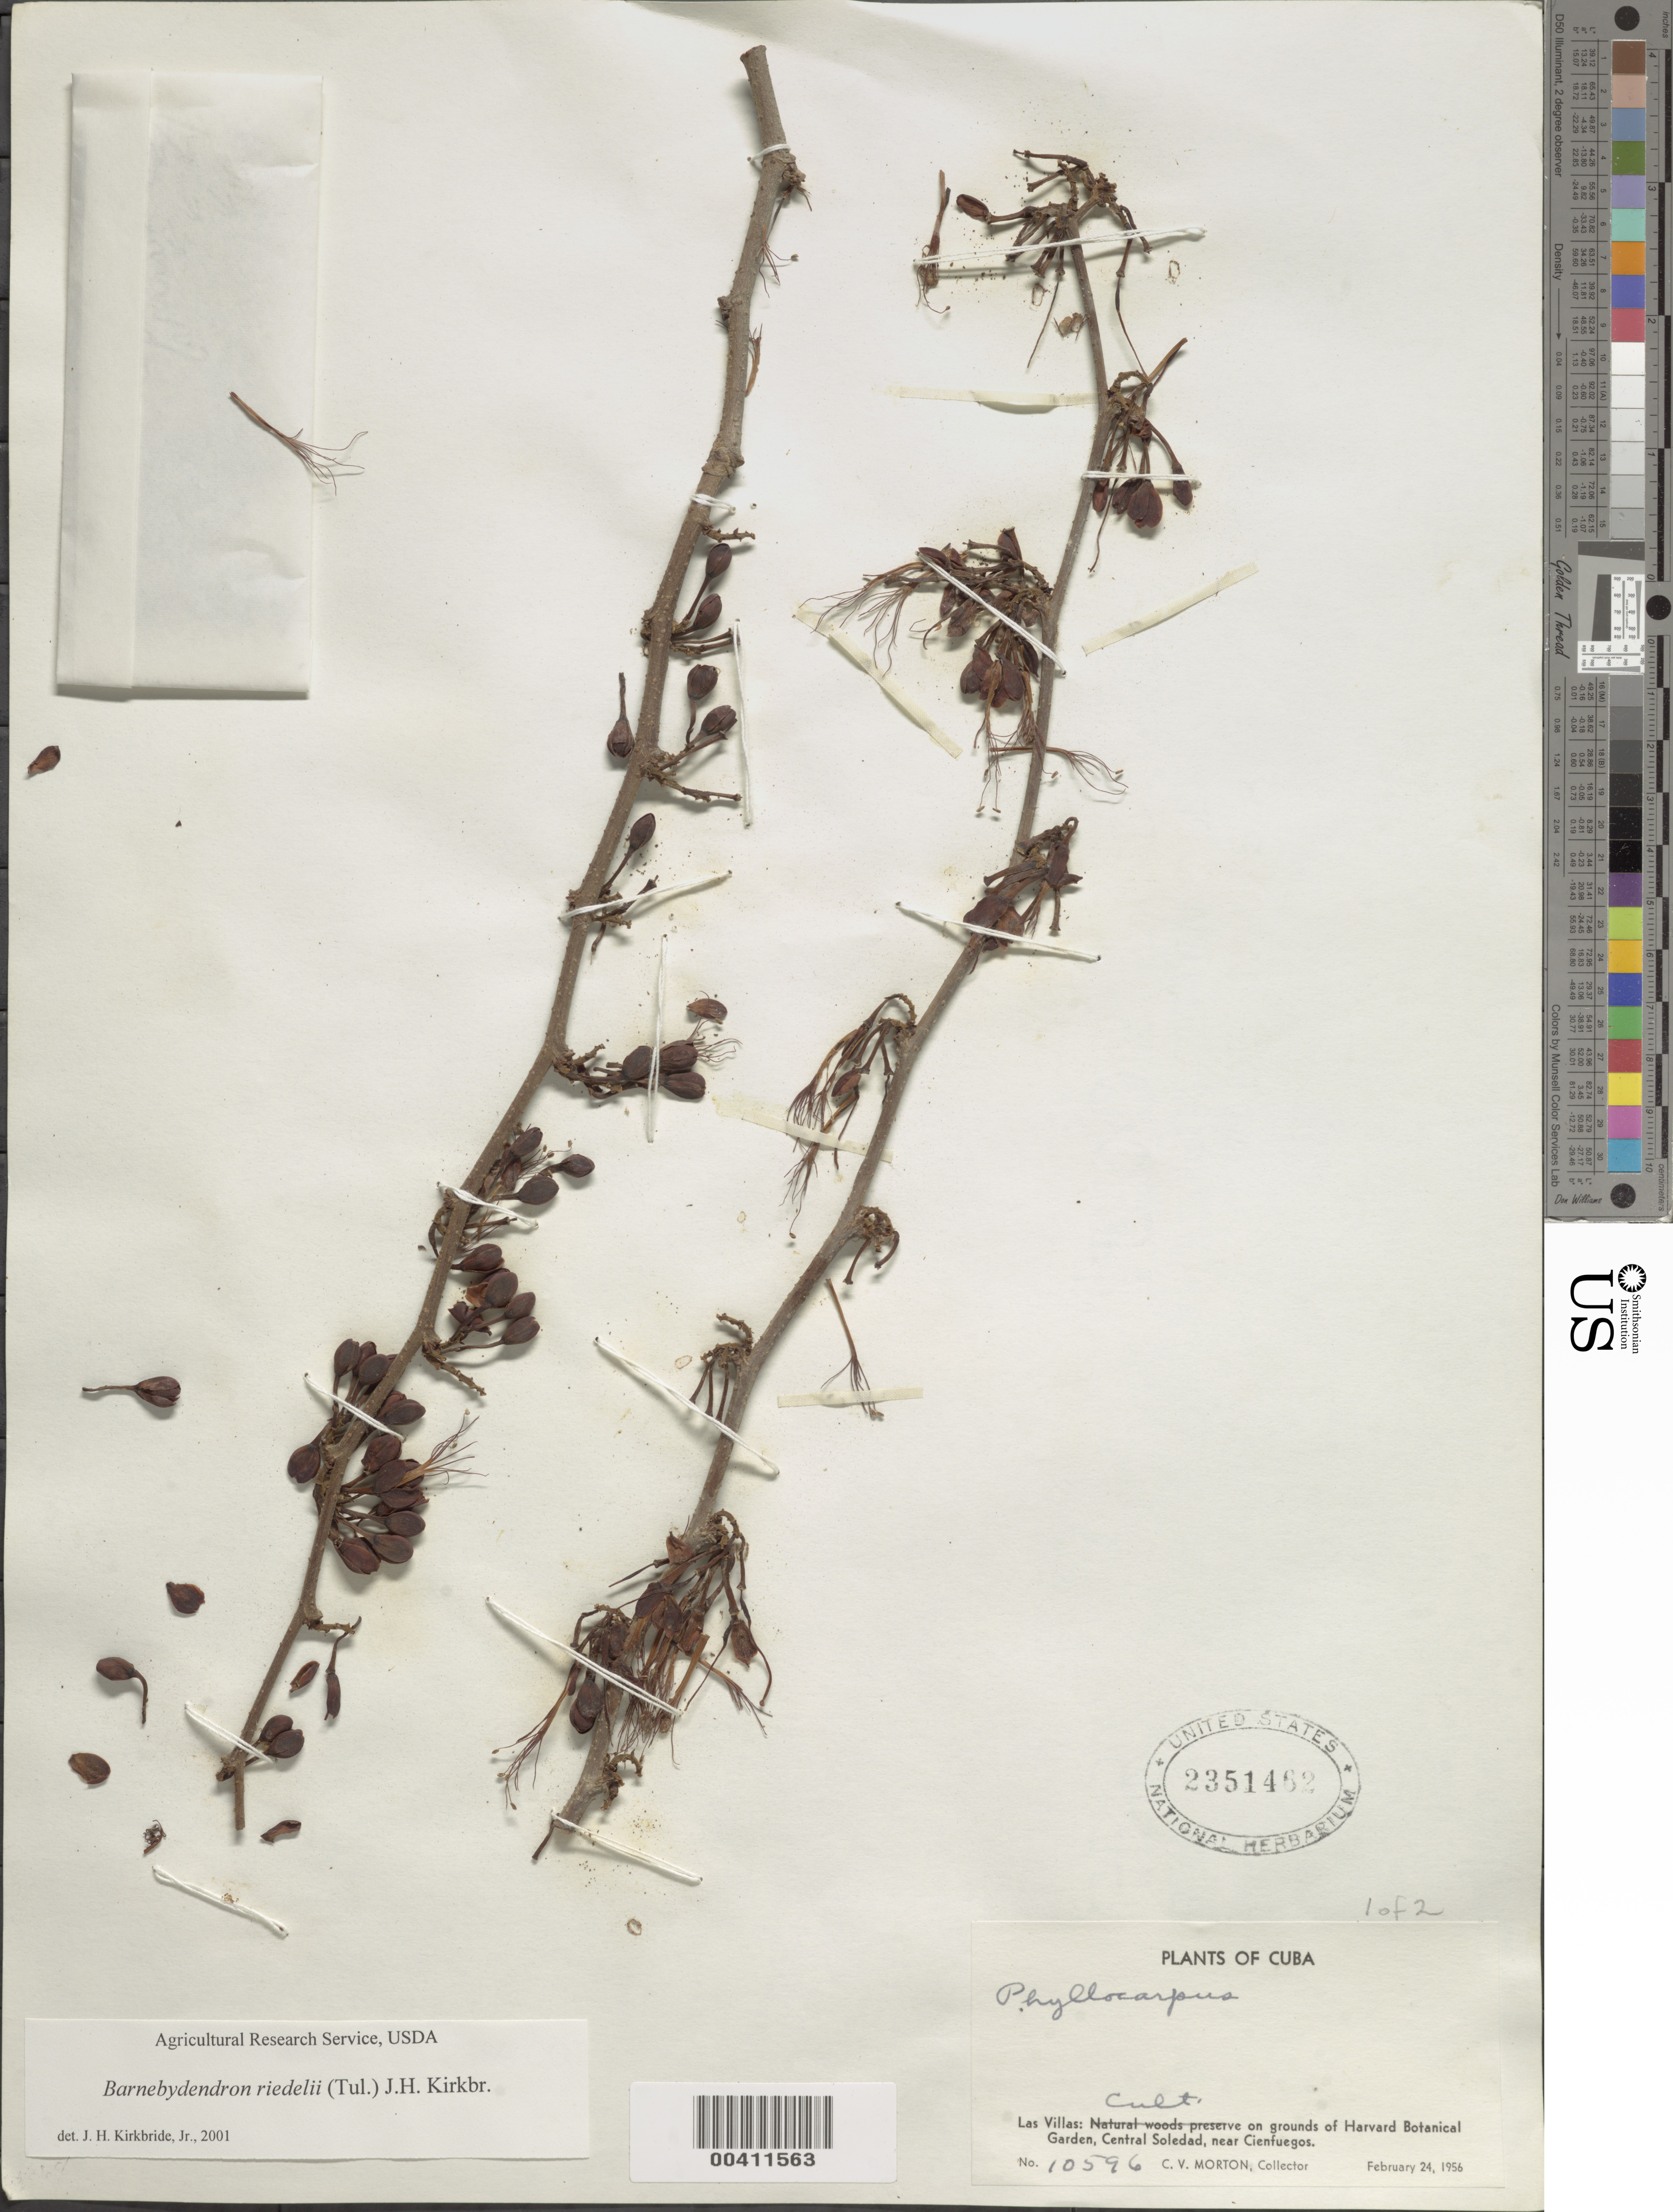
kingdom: Plantae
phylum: Tracheophyta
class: Magnoliopsida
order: Fabales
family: Fabaceae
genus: Barnebydendron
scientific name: Barnebydendron riedelii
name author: (Tul.) J.H. Kirkbr.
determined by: Kirkbride, J. H.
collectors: C. V. Morton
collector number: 10596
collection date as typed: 24 Feb 1956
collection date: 1956-02-24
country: Cuba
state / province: Las Villas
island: Greater Antilles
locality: Near cienfuegos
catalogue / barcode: US 2351462